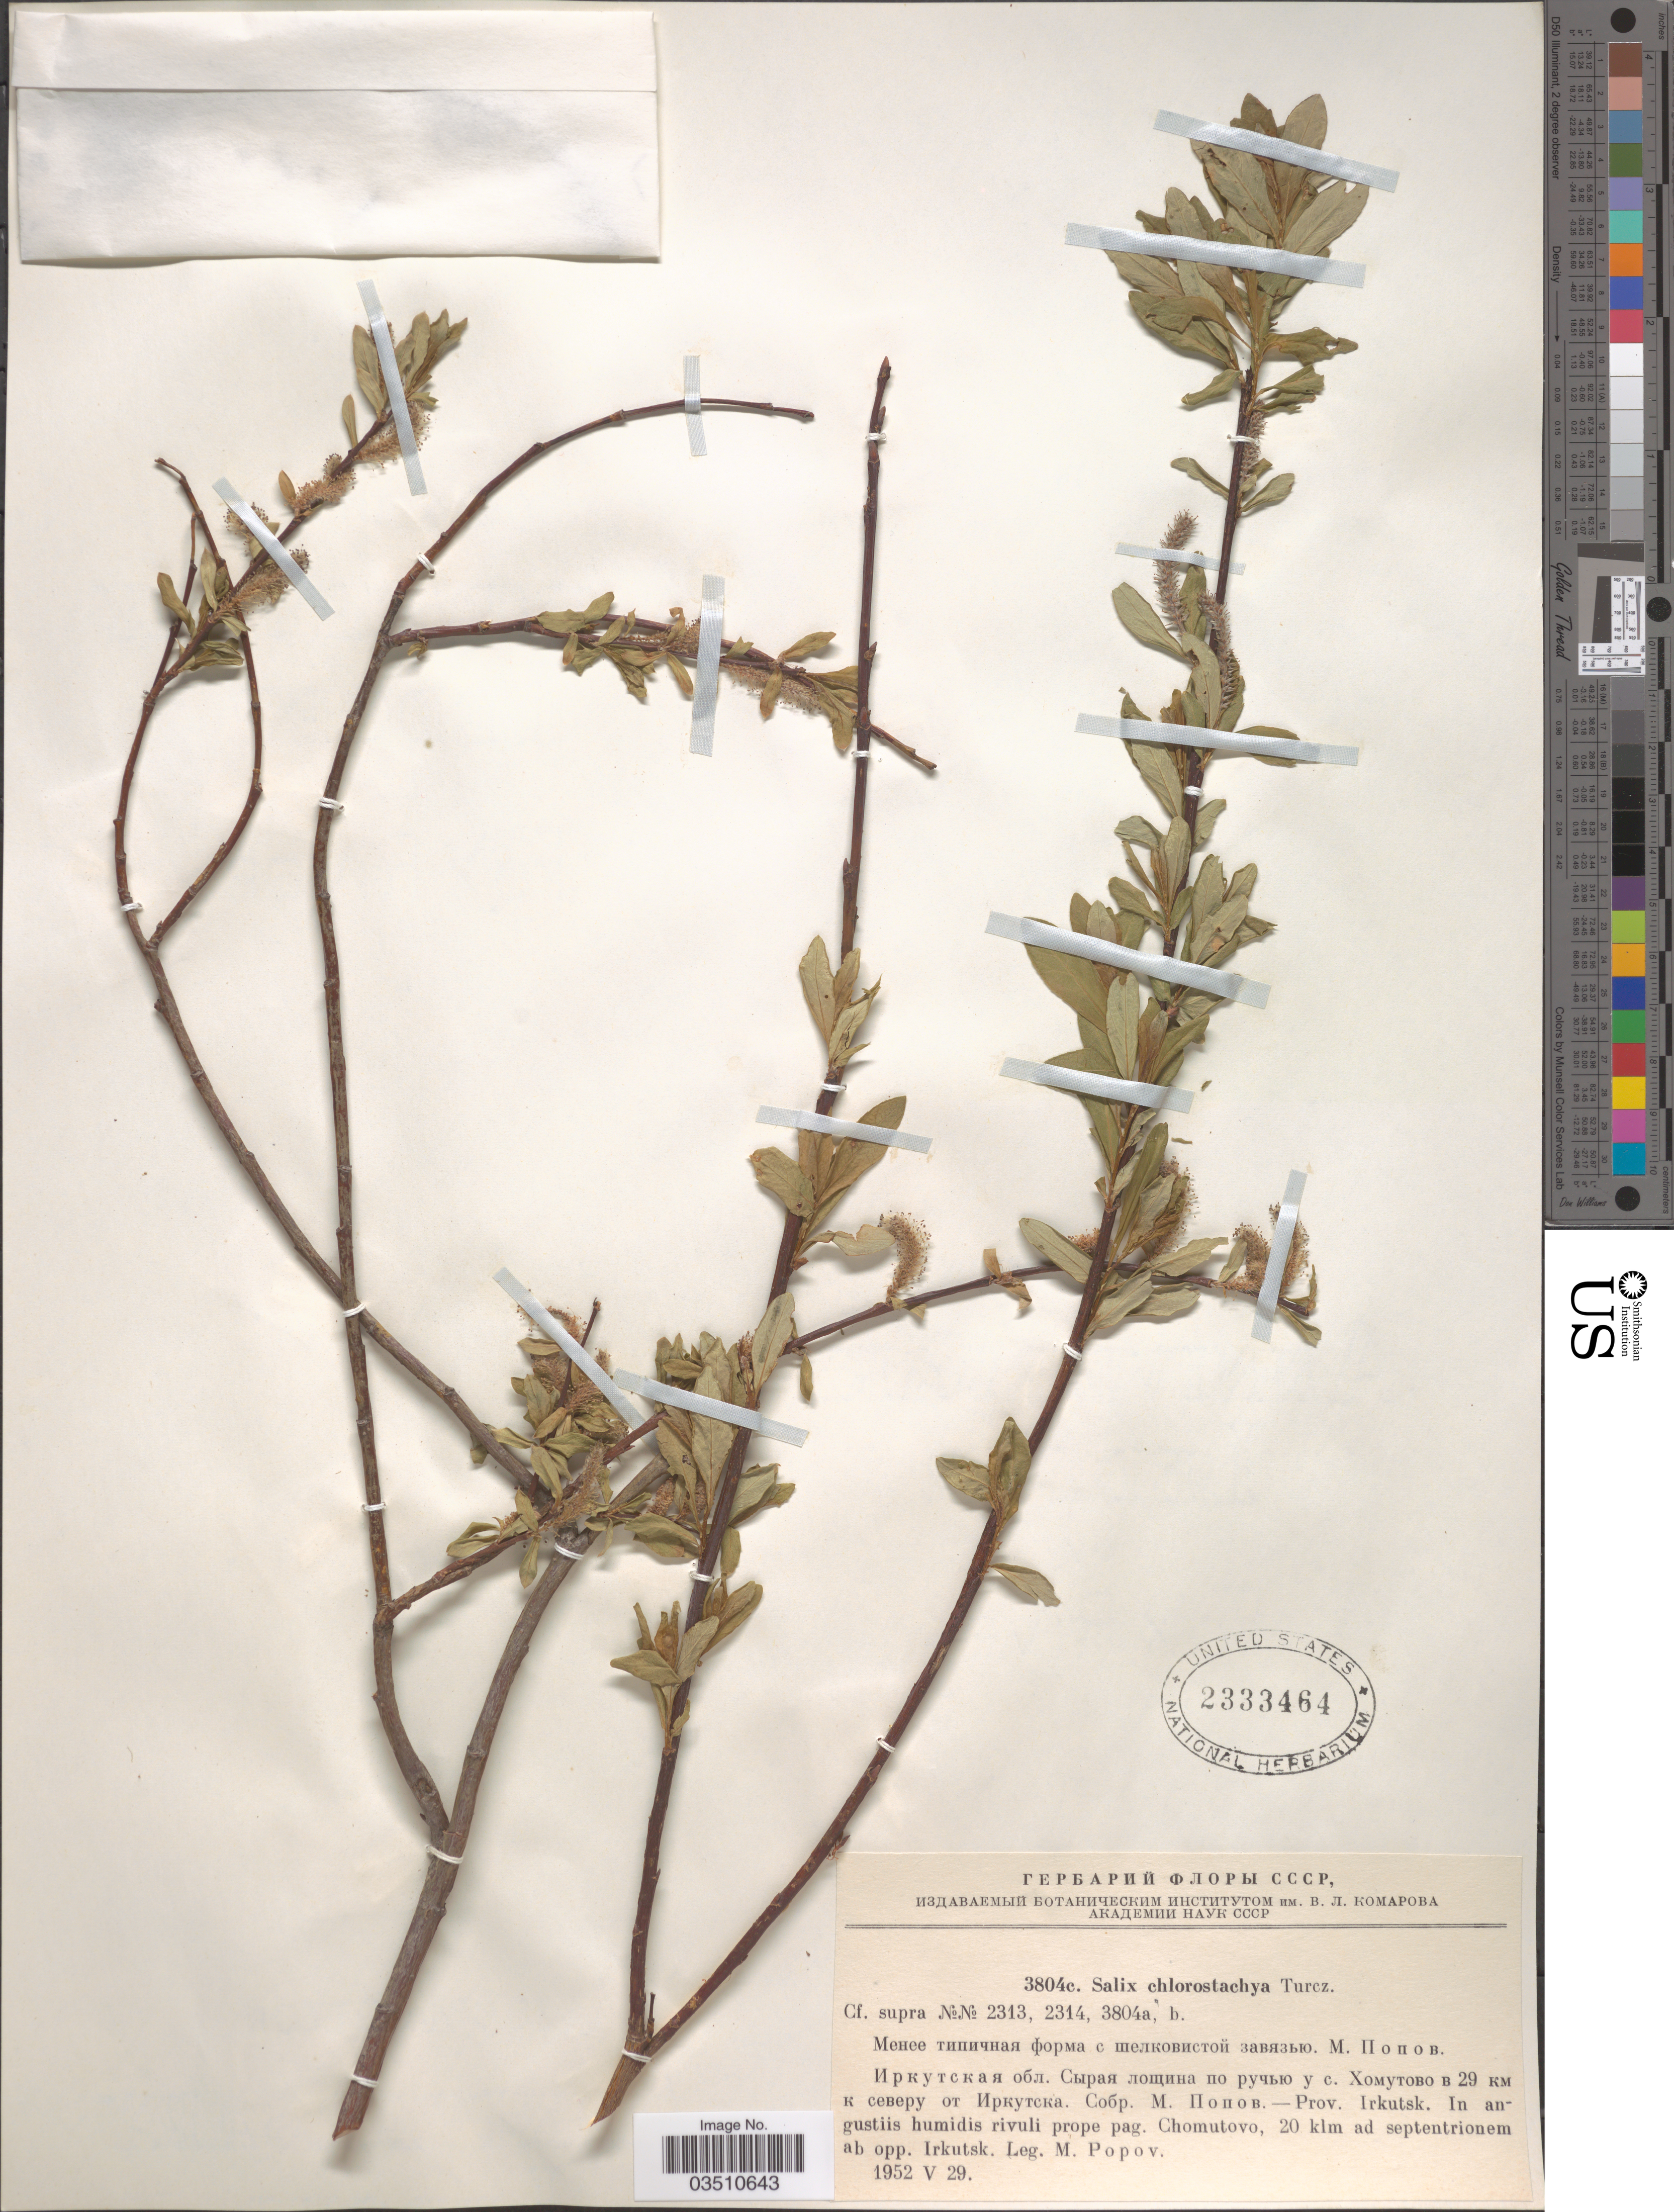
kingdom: Plantae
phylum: Tracheophyta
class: Magnoliopsida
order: Malpighiales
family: Salicaceae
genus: Salix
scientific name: Salix chlorostachya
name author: Turcz.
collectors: M. Popov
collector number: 3804c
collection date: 1952-05-29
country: Russian Federation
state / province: Irkutsk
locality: In angustiis humidis rivuli prope pag. Chomutovo, 20 klm ad septentrionem ab opp. Irkutsk.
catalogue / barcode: US 2333464